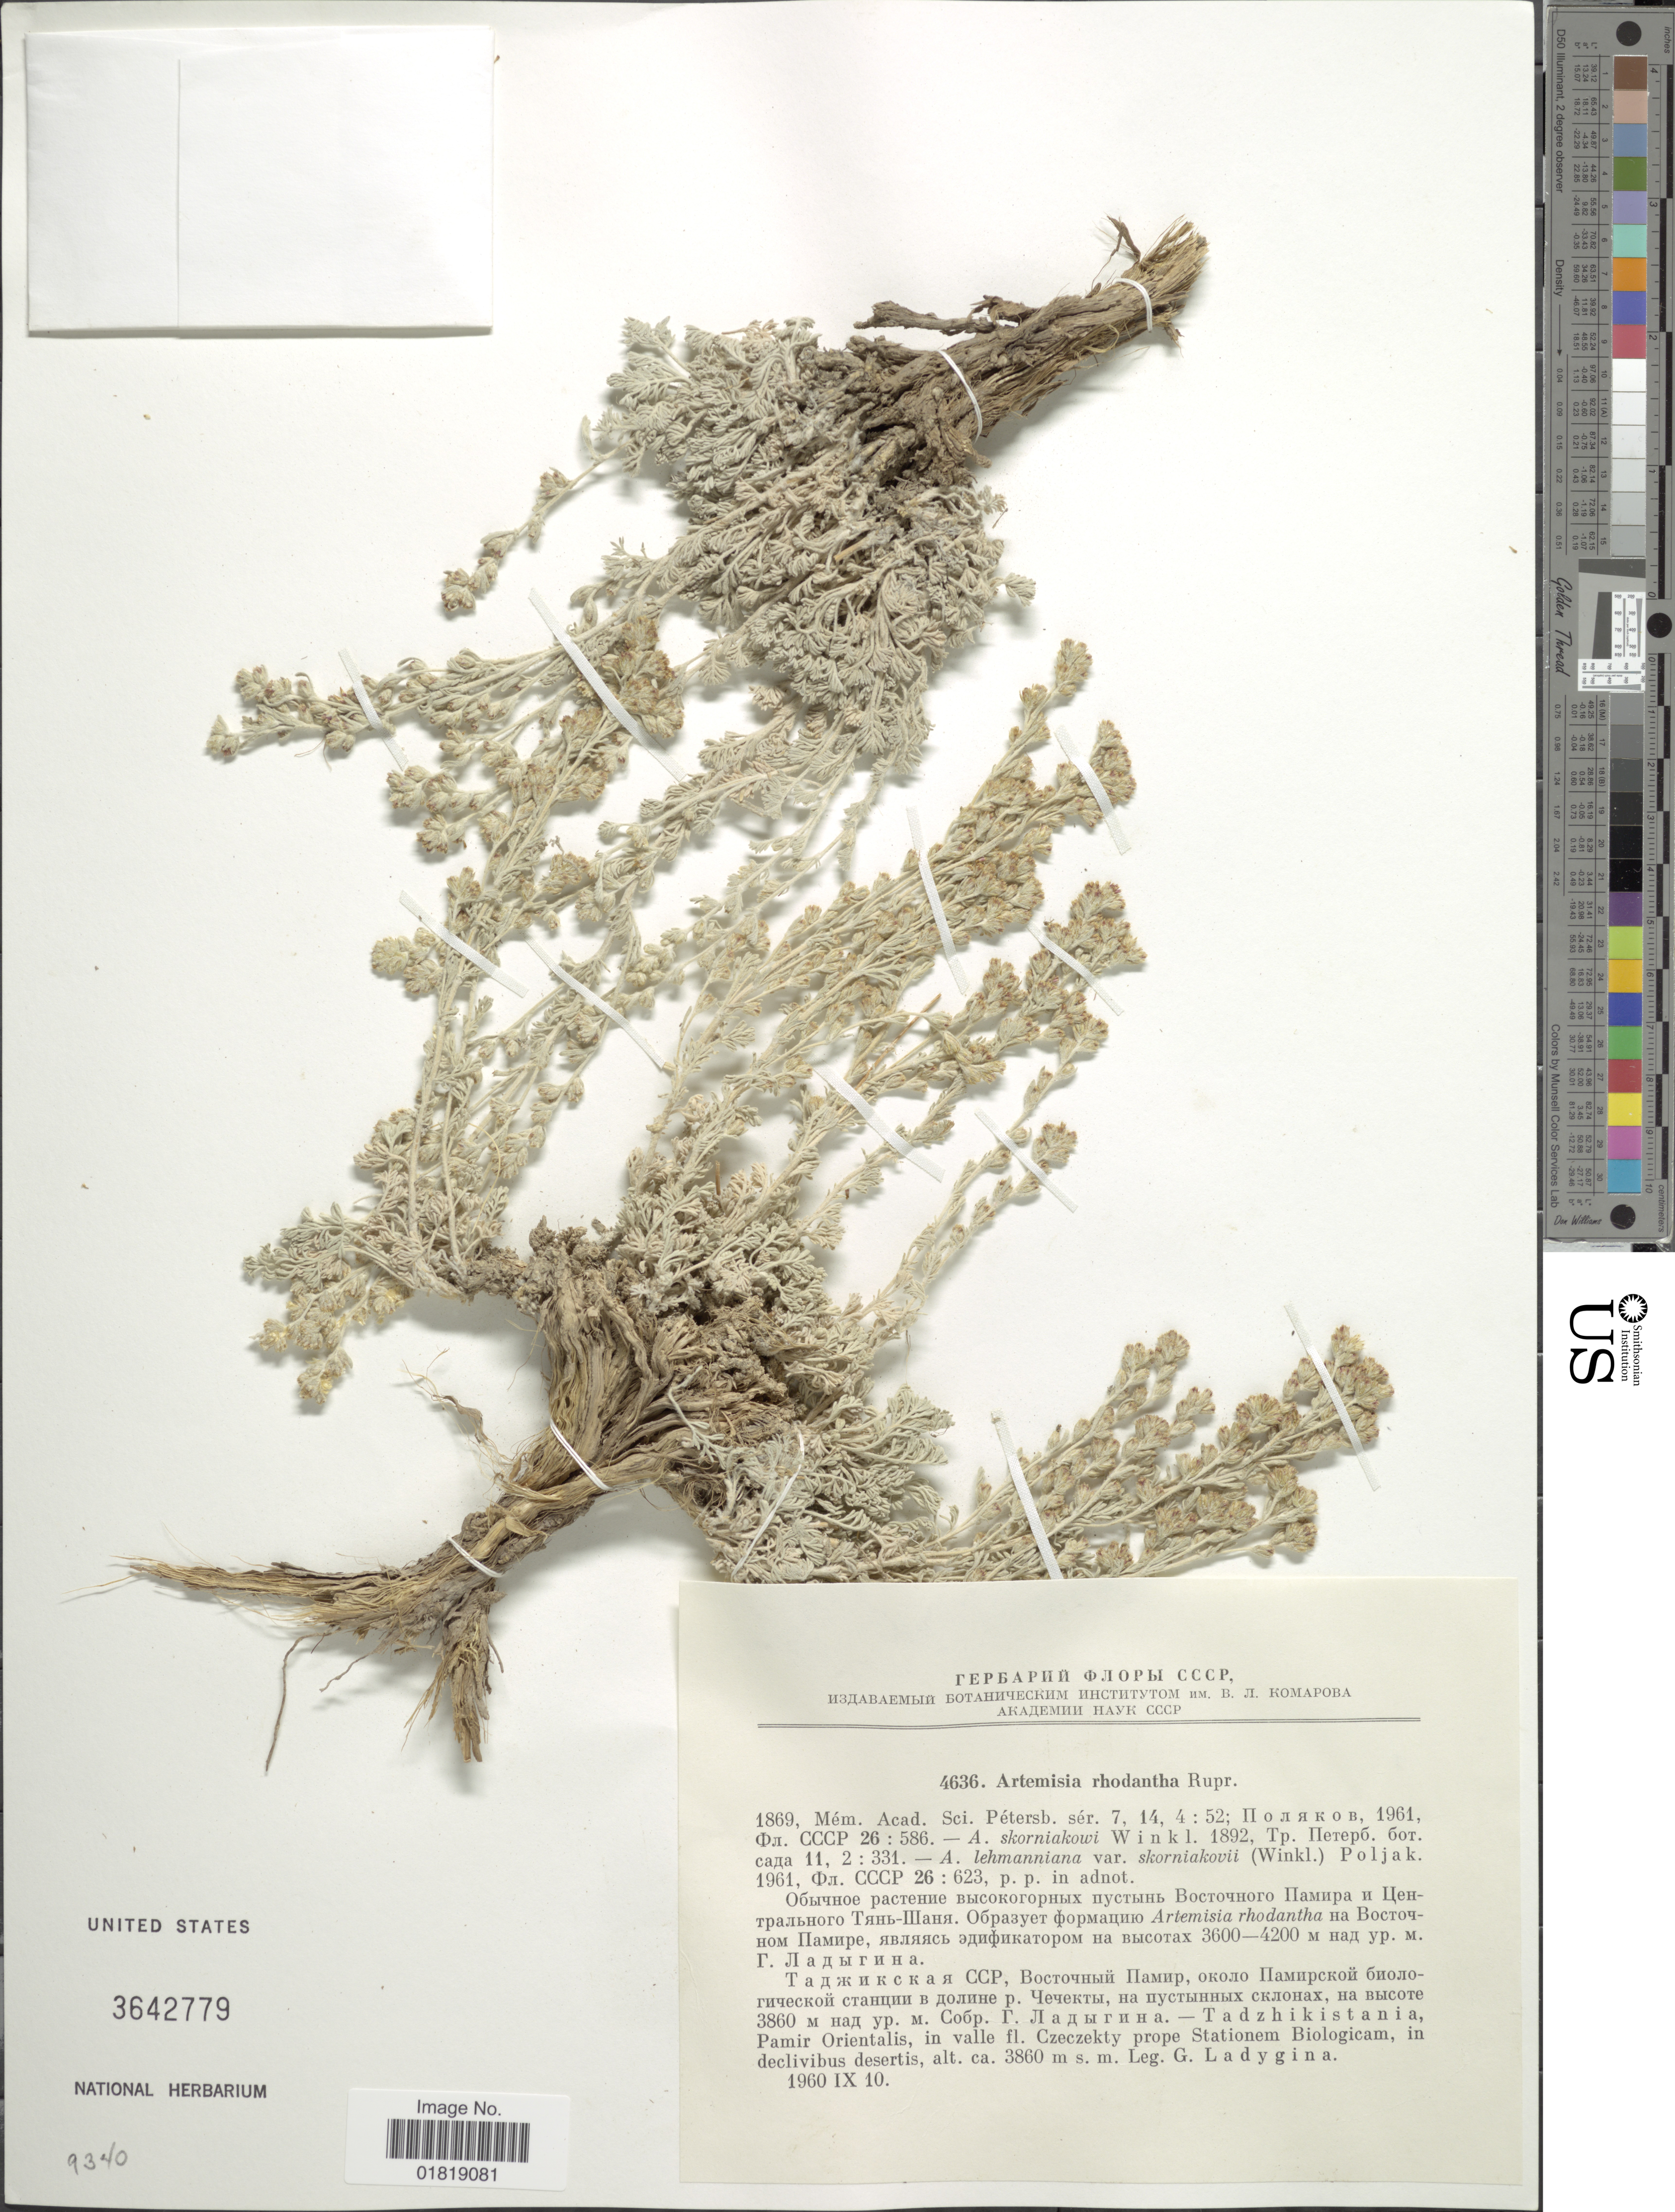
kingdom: Plantae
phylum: Tracheophyta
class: Magnoliopsida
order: Asterales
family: Asteraceae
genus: Artemisia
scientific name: Artemisia rhodantha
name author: Rupr.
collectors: G. M. Ladygina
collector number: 4636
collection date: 1960-09-10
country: Tajikistan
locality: Tadzhikistania, Pamir Orientalis, in valle fl.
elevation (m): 3860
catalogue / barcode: US 3642779